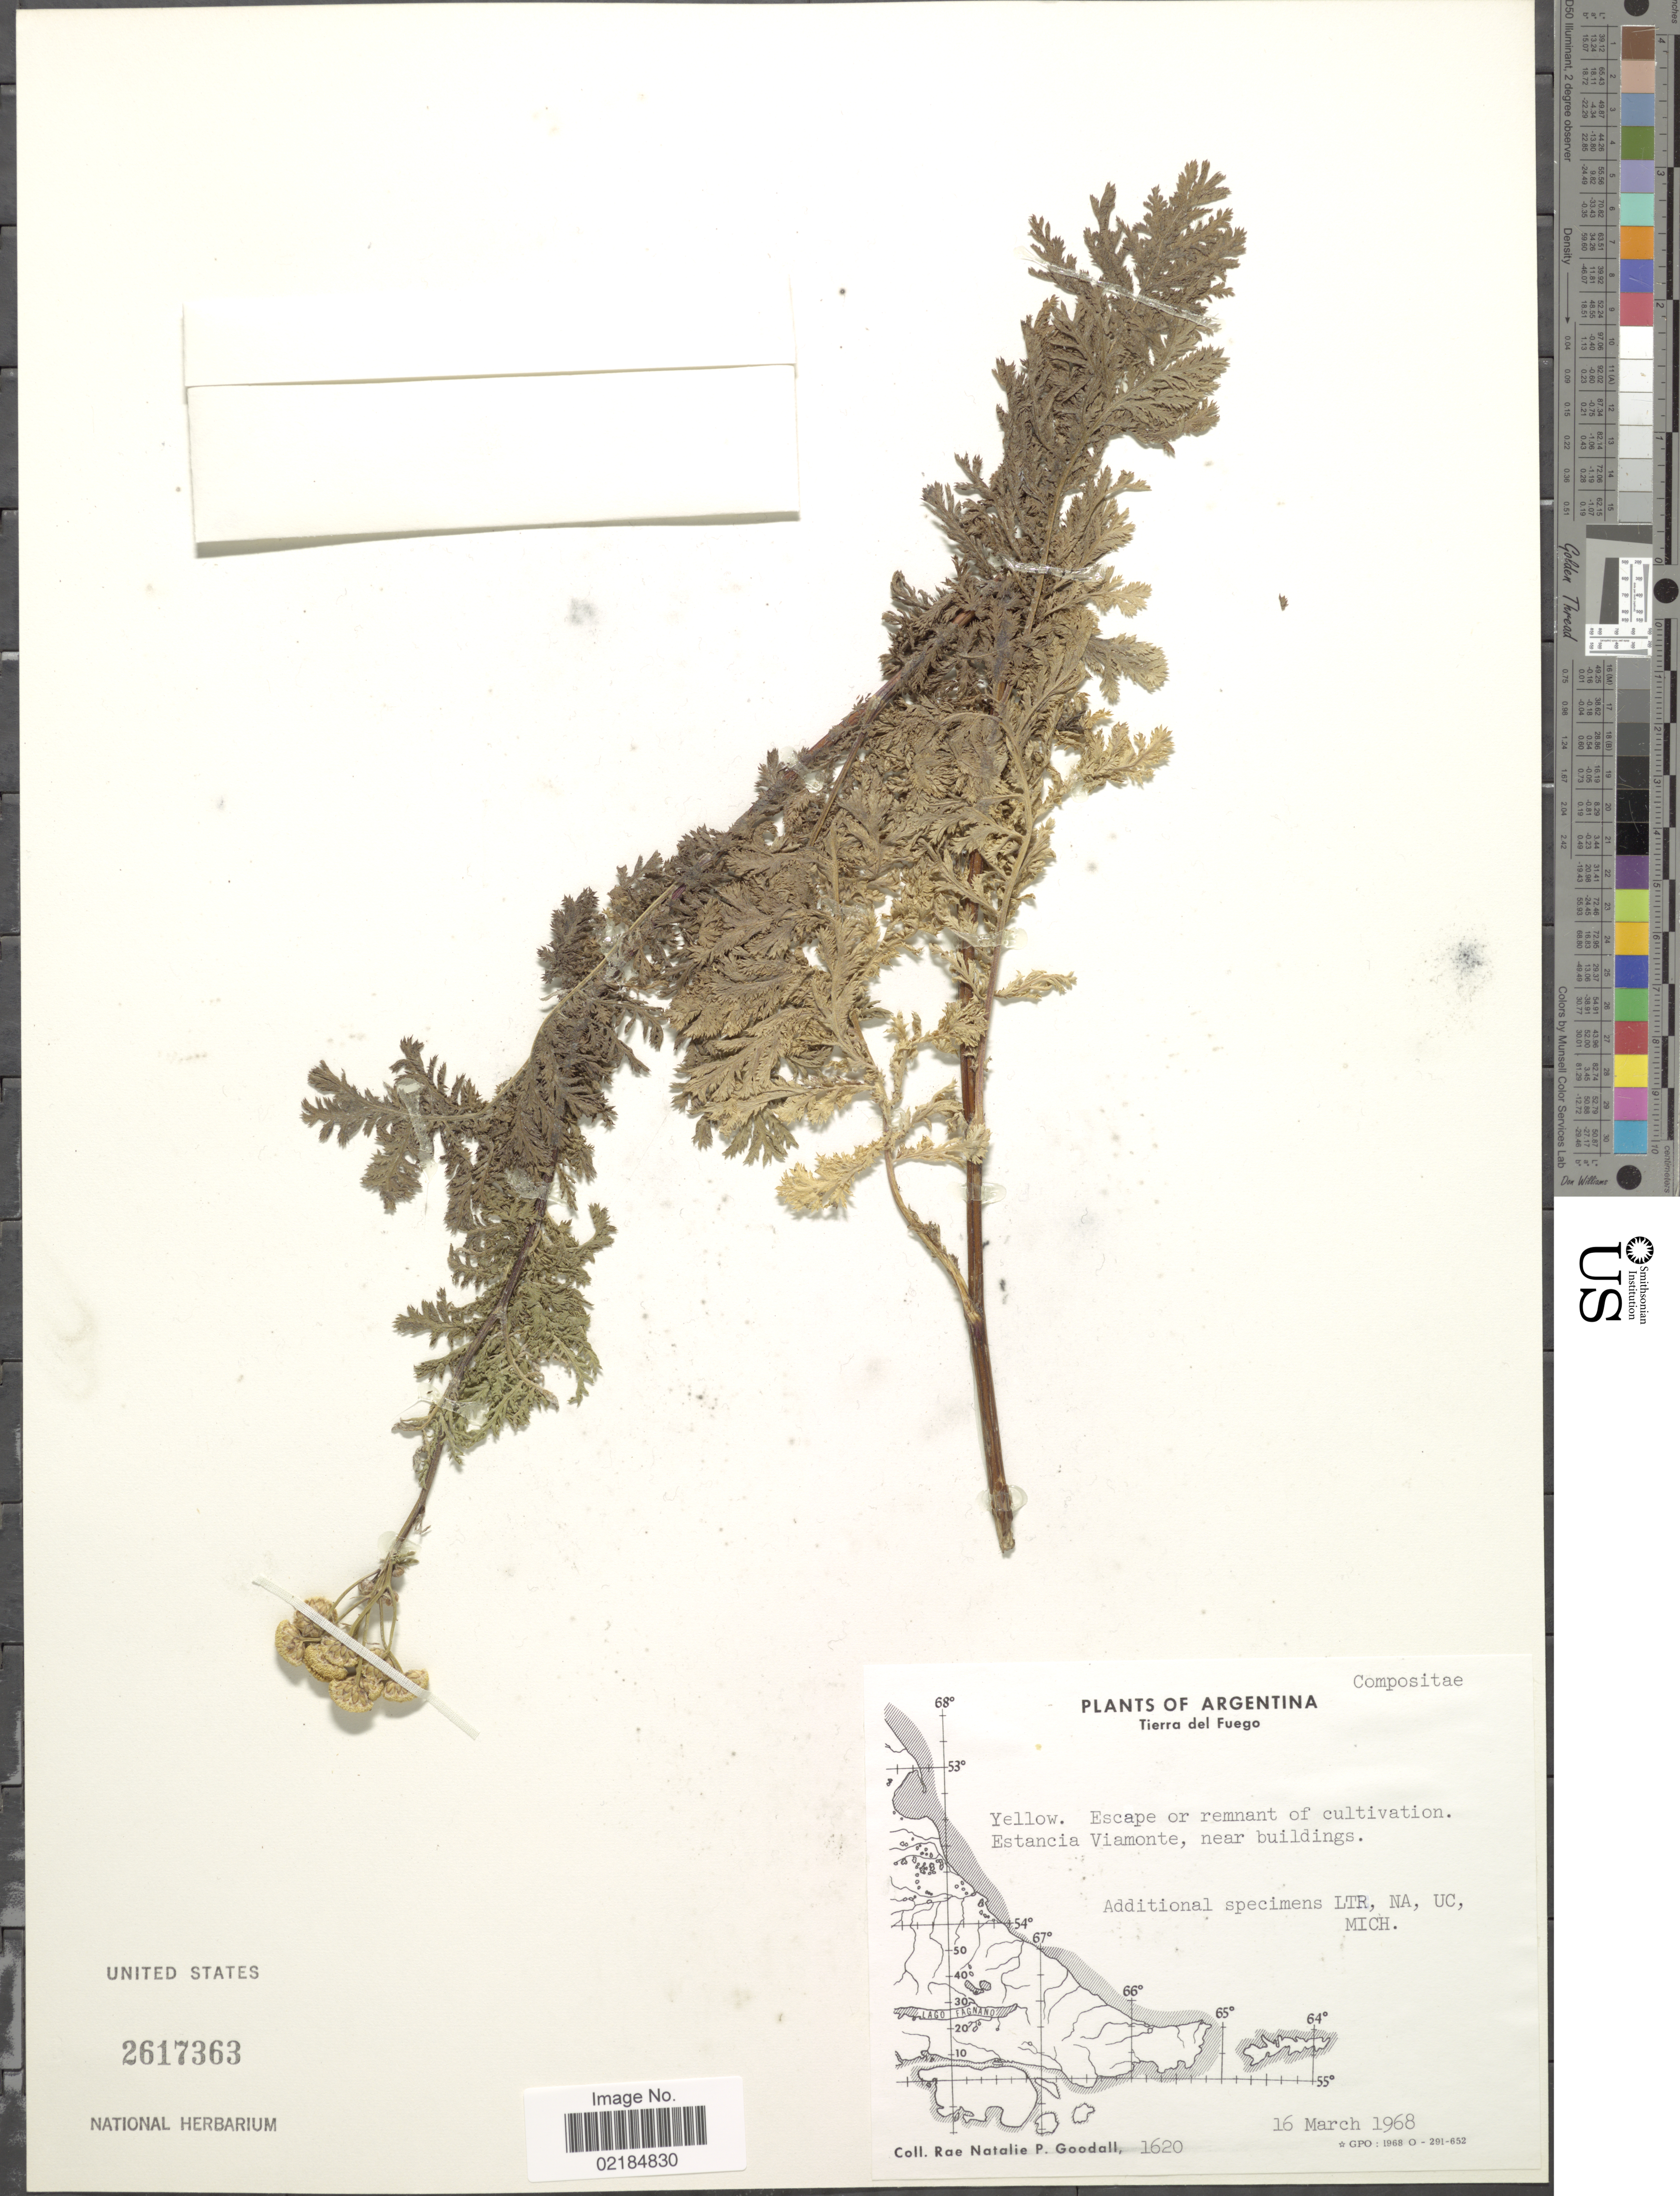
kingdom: Plantae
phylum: Tracheophyta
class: Magnoliopsida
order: Asterales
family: Asteraceae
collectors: R. Goodall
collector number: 1620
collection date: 1968-03-16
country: Argentina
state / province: Tierra del Fuego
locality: Estancia Viamonte, near buildings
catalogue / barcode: US 2617363